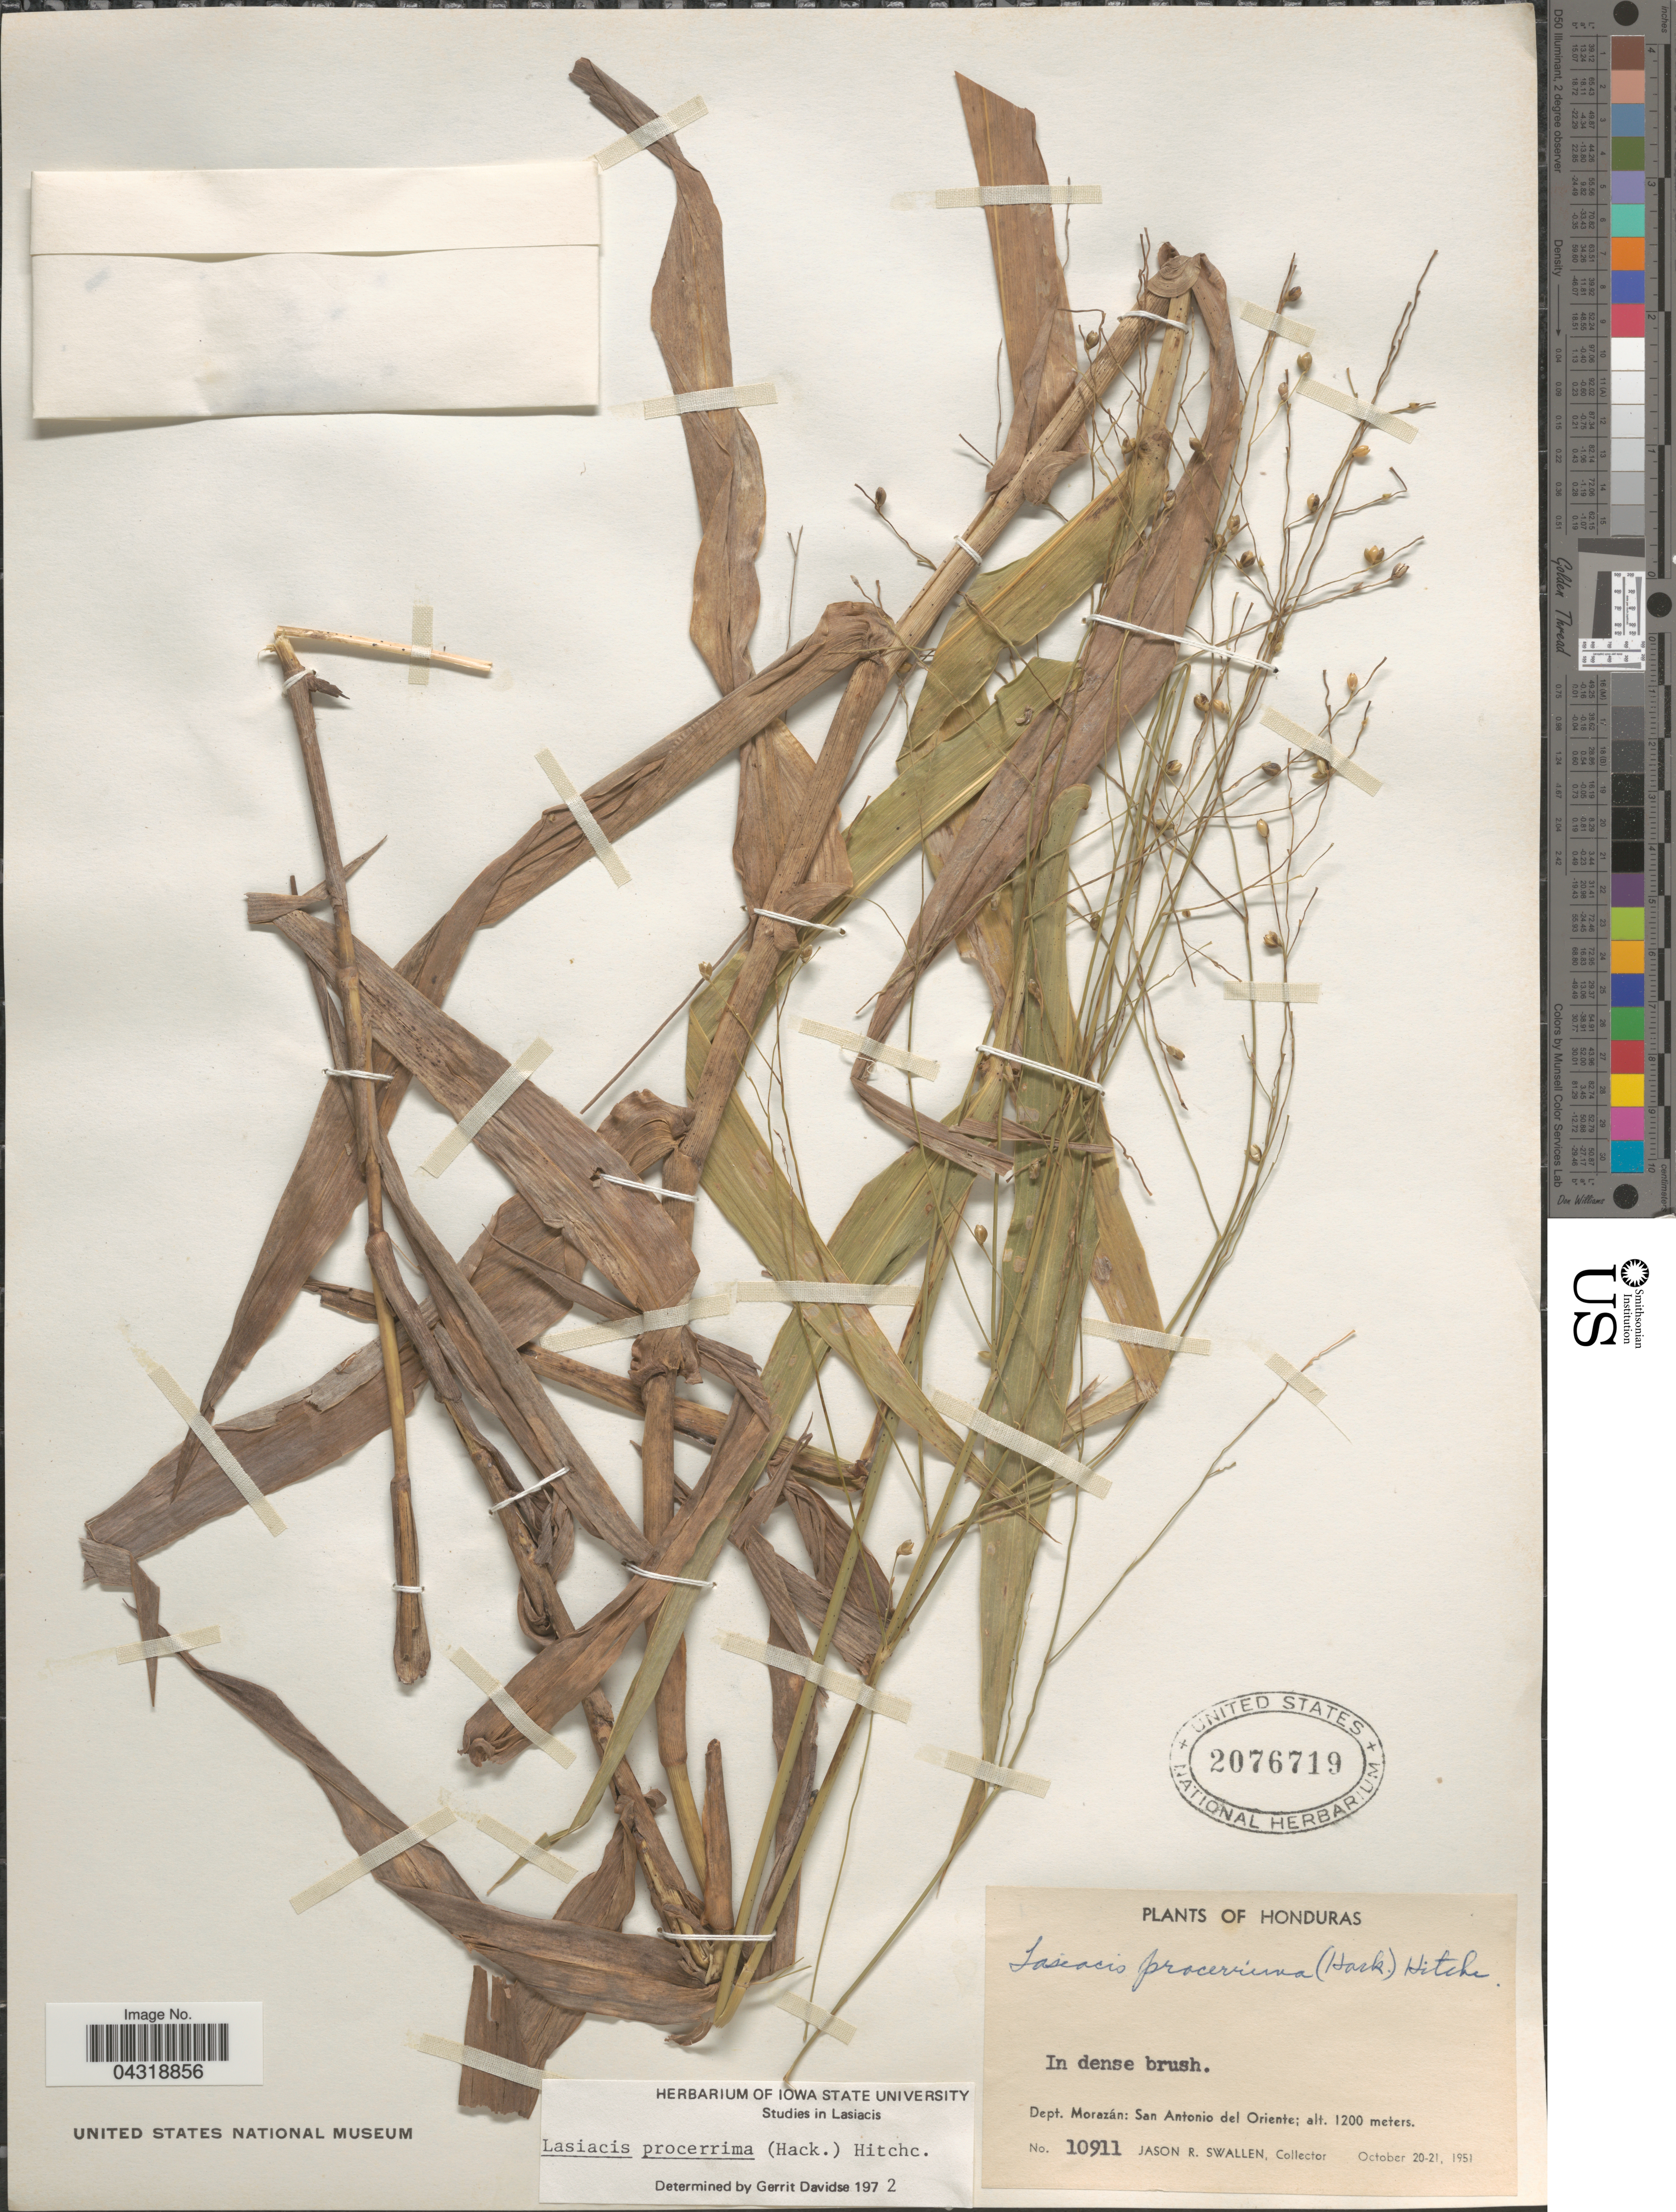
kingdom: Plantae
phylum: Tracheophyta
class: Liliopsida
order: Poales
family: Poaceae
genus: Lasiacis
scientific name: Lasiacis procerrima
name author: (Hack.) Hitchc.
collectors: J. R. Swallen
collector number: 10911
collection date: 1951-10-20/1951-10-21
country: Honduras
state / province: Fco. Morazán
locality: Dept. Morazán: San Antonio del Oriente.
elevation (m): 1200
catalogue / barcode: US 2076719